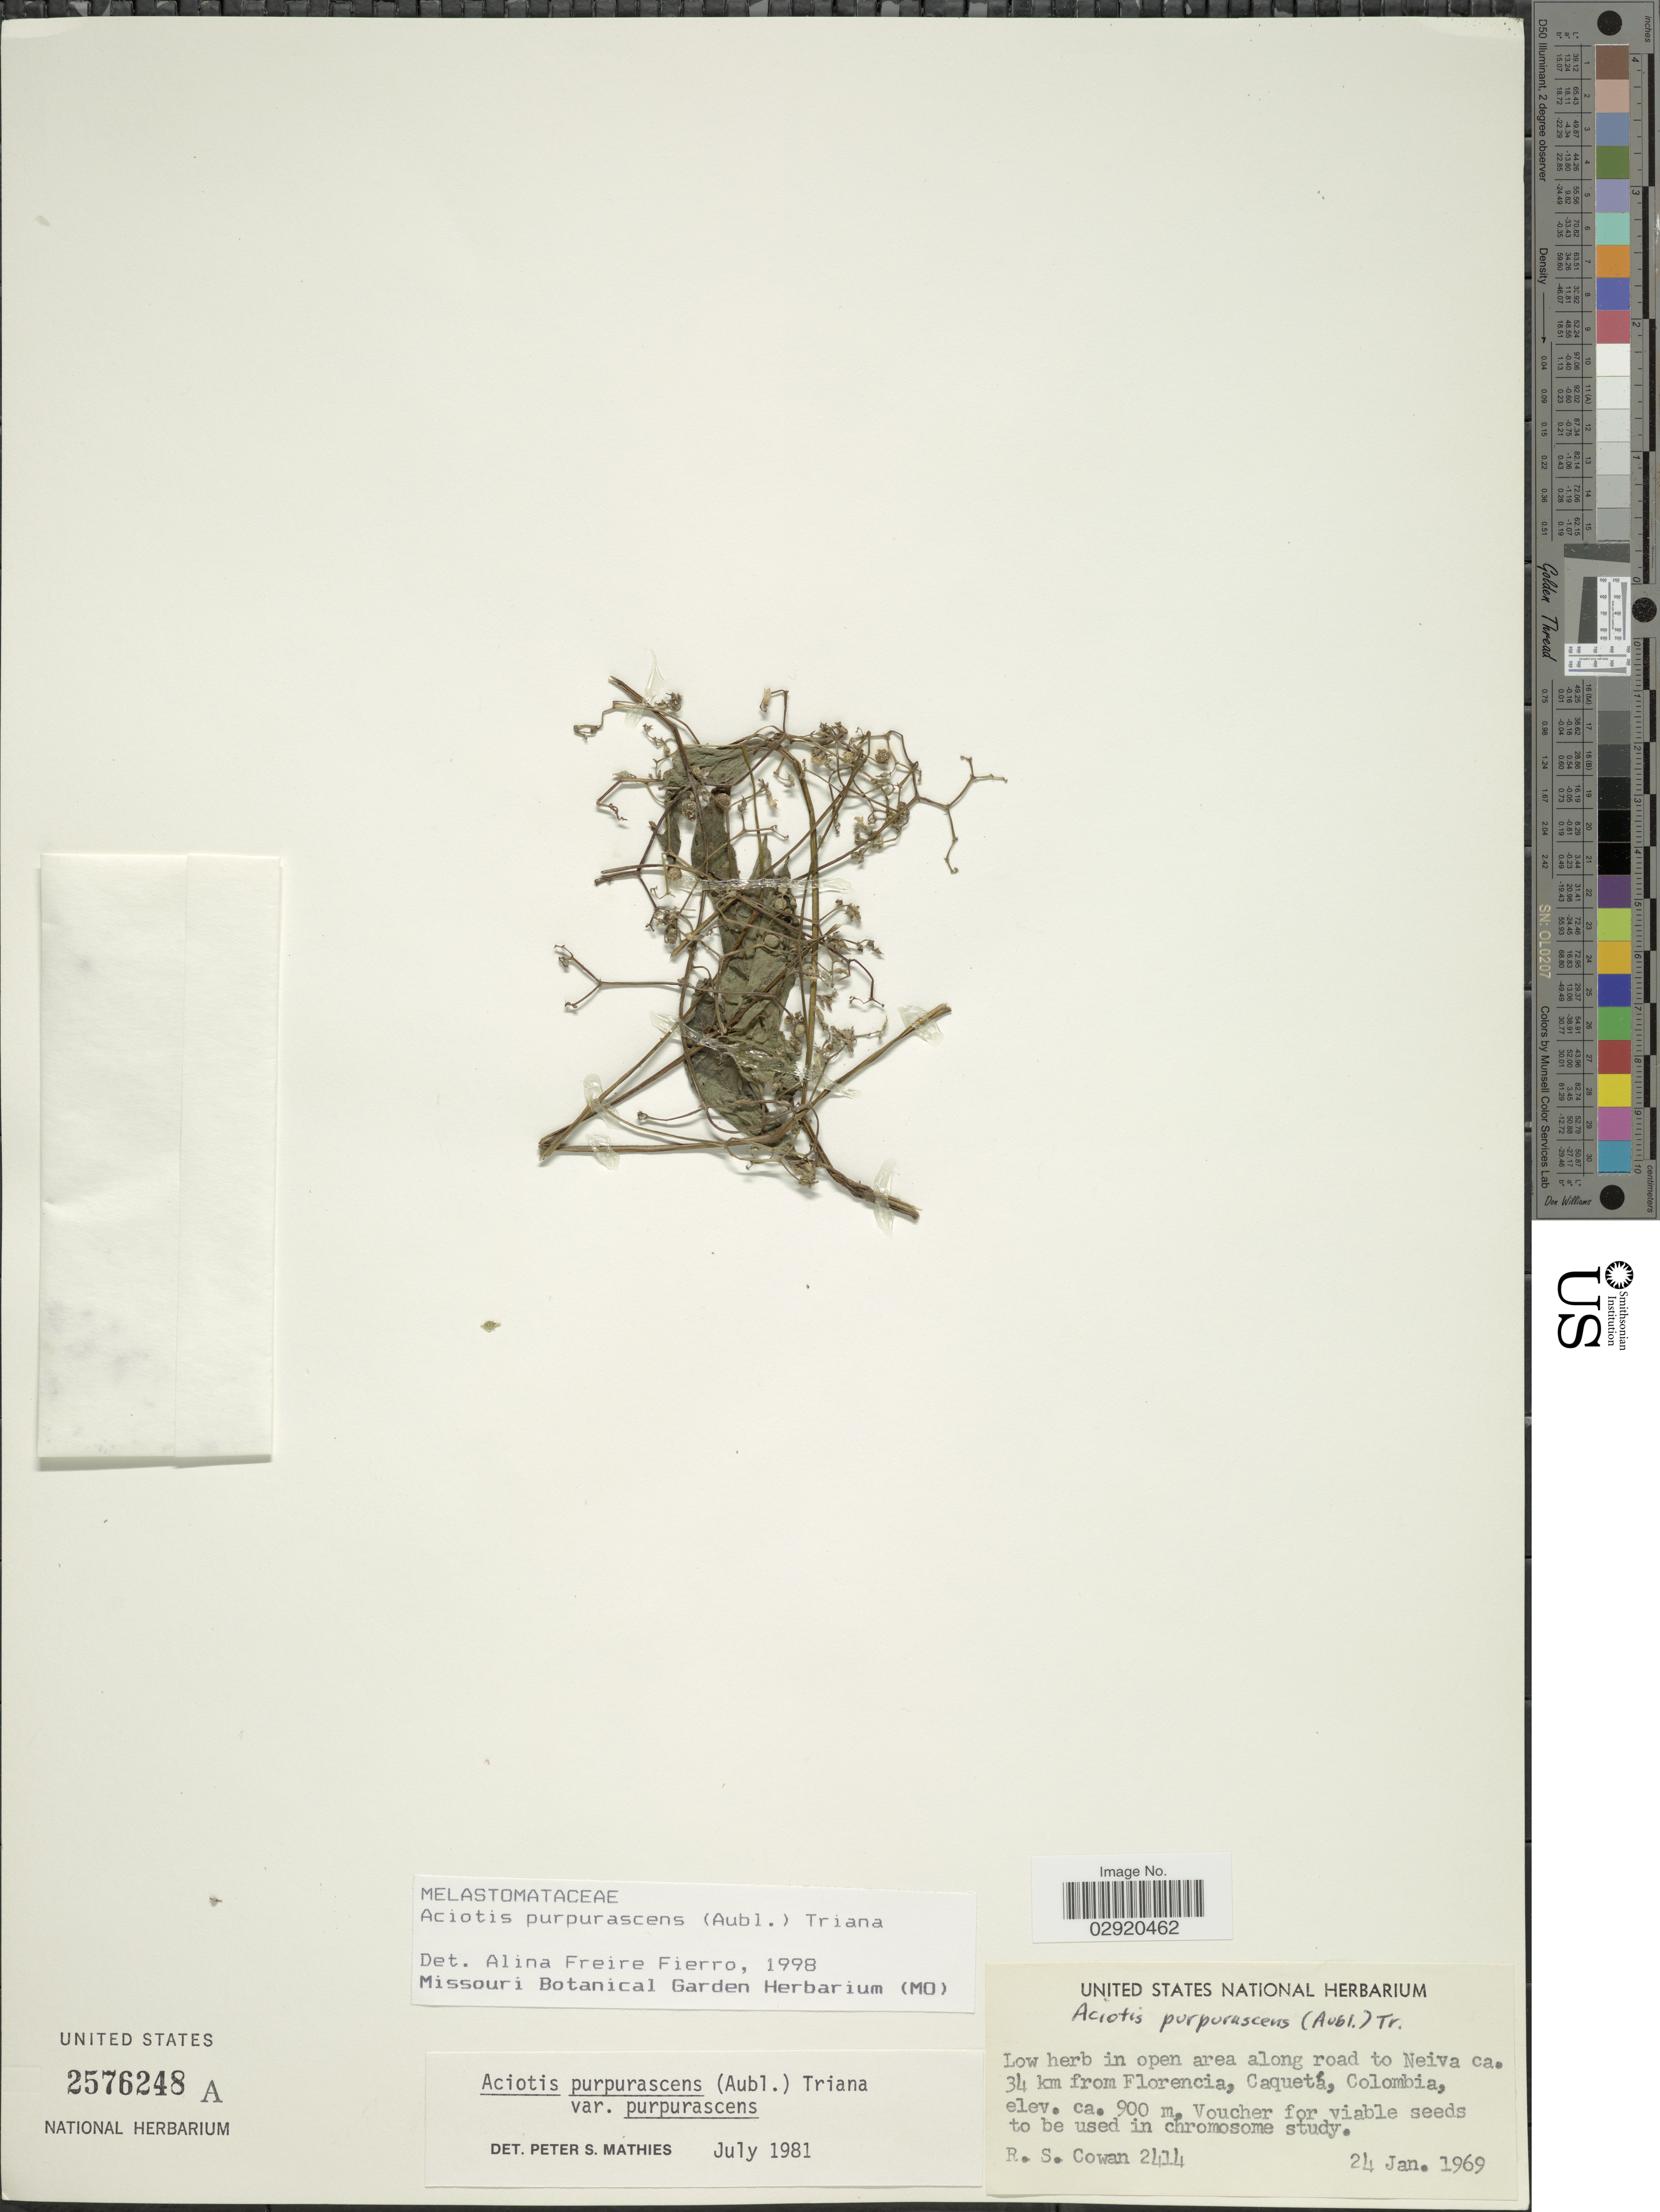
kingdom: Plantae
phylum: Tracheophyta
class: Magnoliopsida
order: Myrtales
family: Melastomataceae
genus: Aciotis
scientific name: Aciotis purpurascens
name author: (Aubl.) Triana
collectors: R. S. Cowan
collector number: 2414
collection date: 1969-01-24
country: Colombia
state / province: Caquetá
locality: Low herb in open area along road to Neiva ca. 34 km from Florencia, Caquetá.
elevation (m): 900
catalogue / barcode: US 2576248A